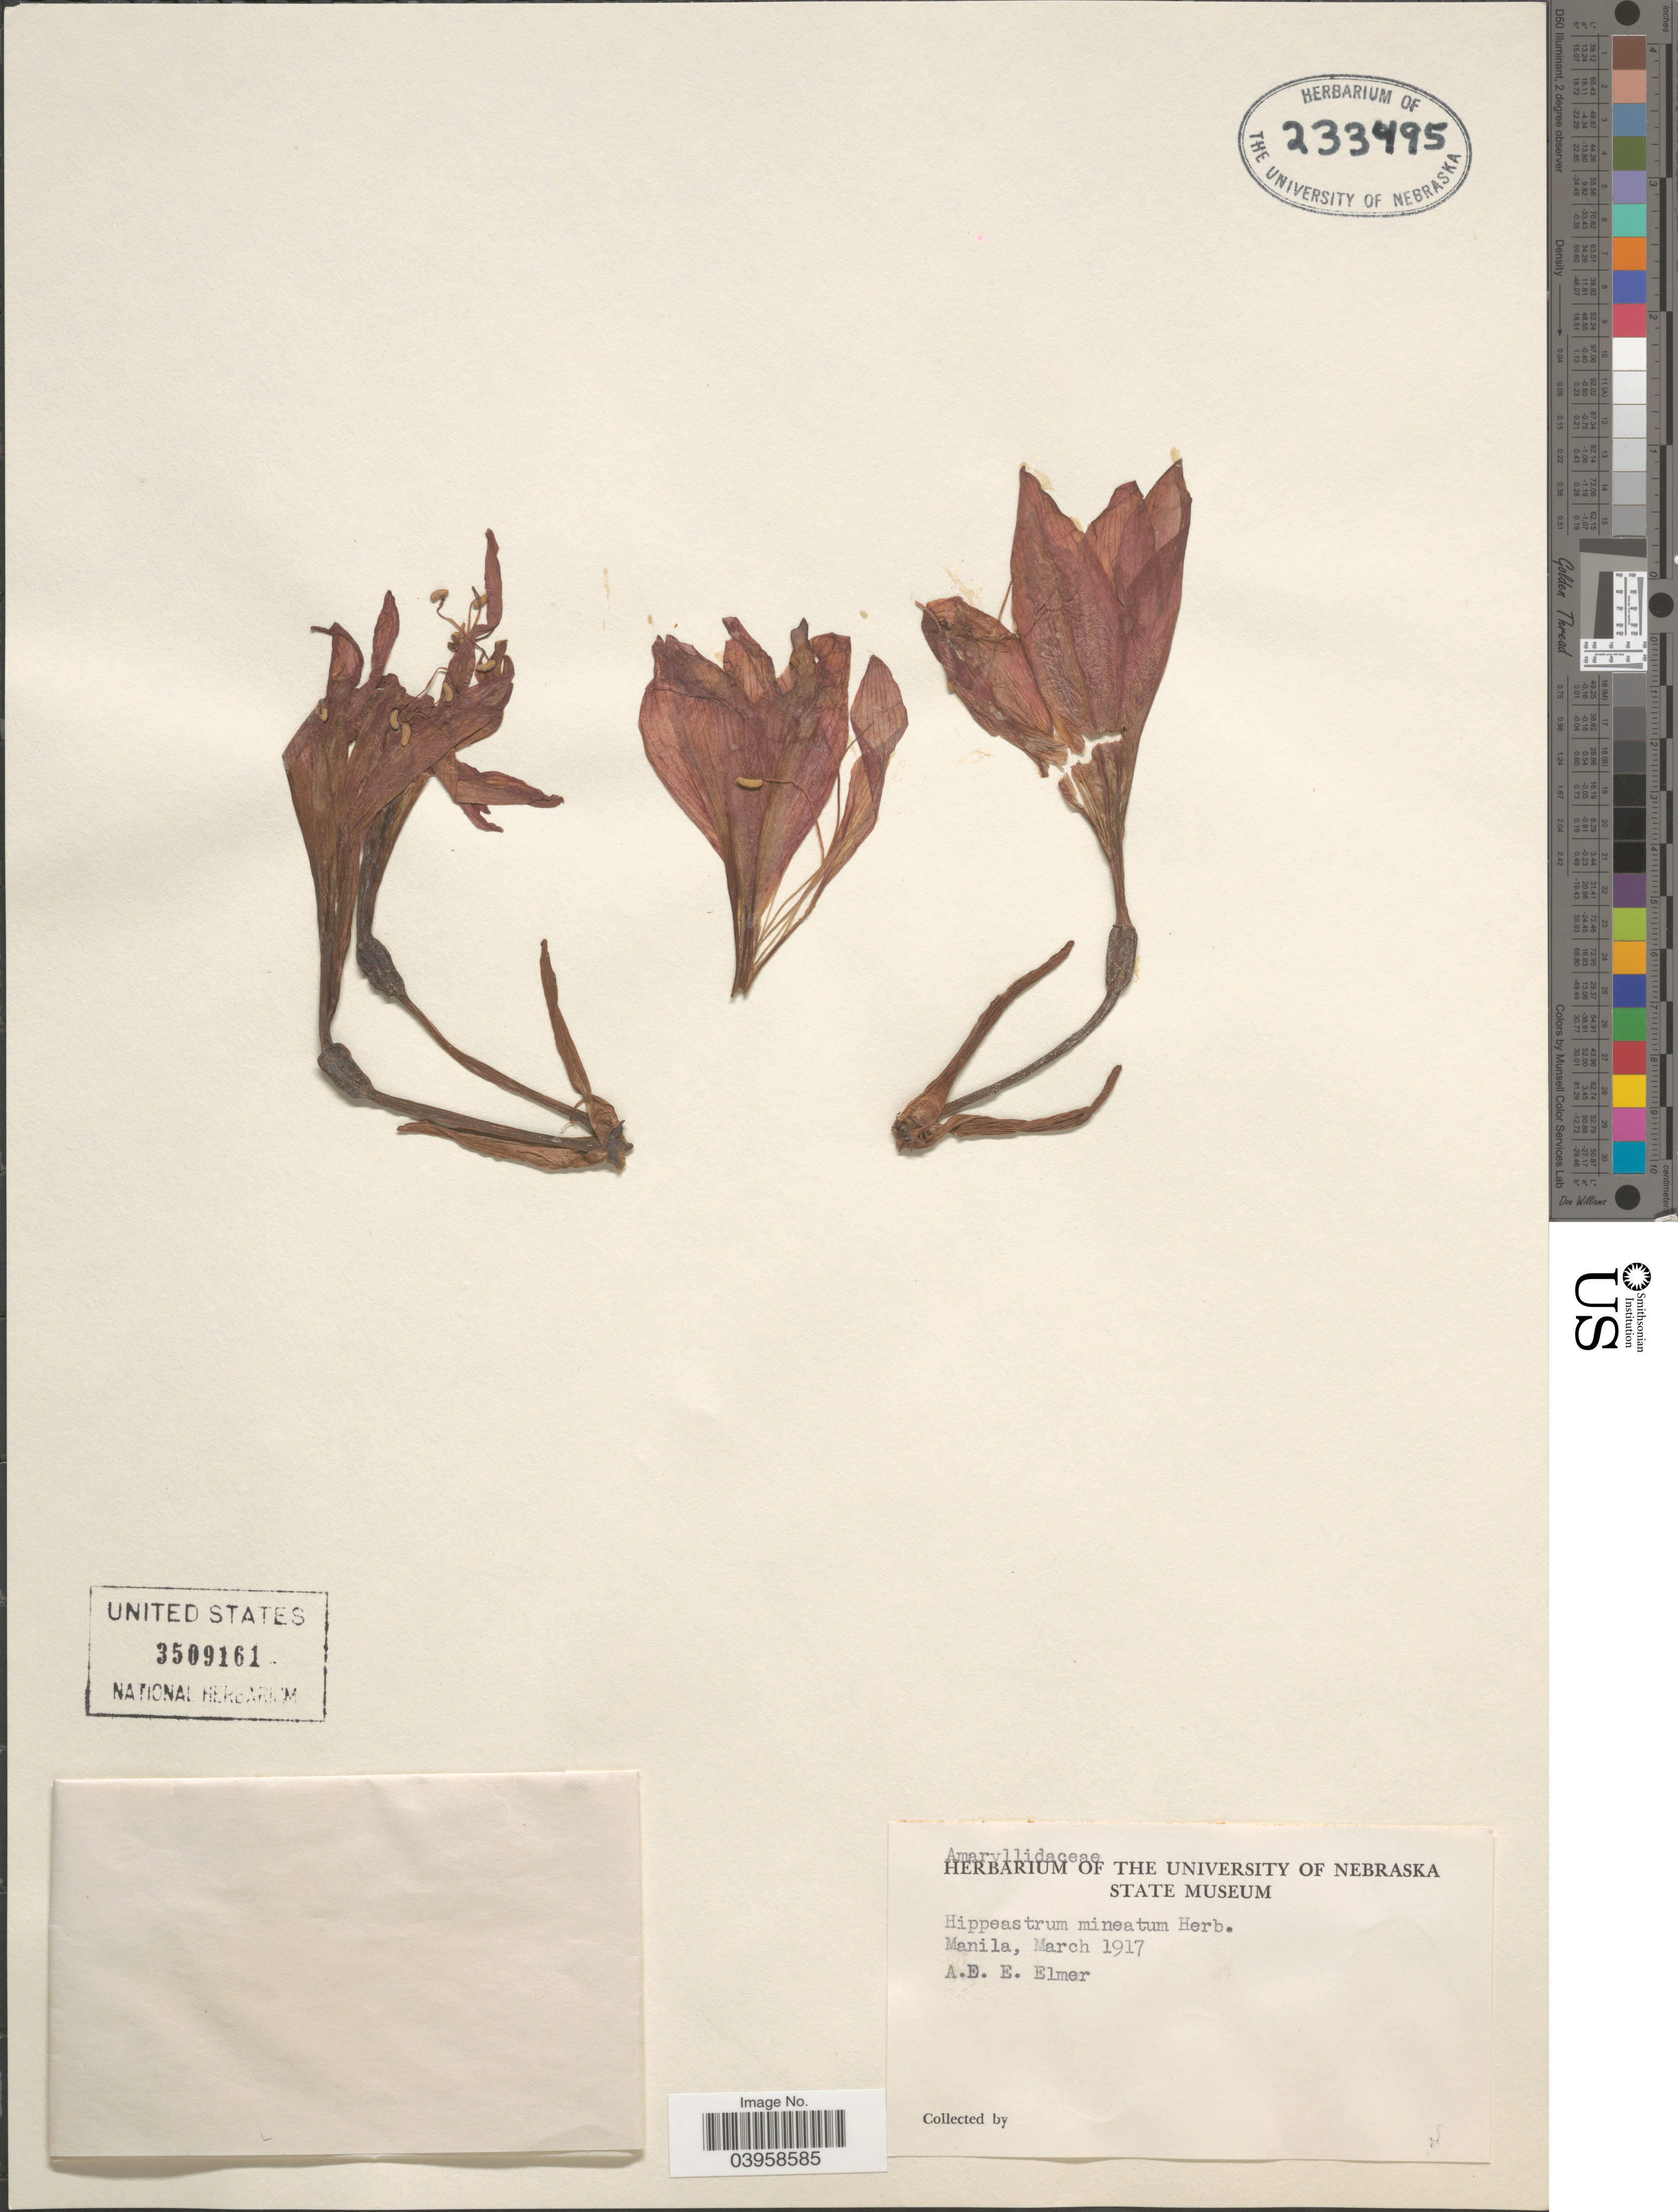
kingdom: Plantae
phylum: Tracheophyta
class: Liliopsida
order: Asparagales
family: Amaryllidaceae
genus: Hippeastrum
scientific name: Hippeastrum miniatum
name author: (Ruiz & Pav.) Herb.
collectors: A. D. E. Elmer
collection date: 1917-03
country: Micronesia, Federated States of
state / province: Truk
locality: Manila.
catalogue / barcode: US 3509161